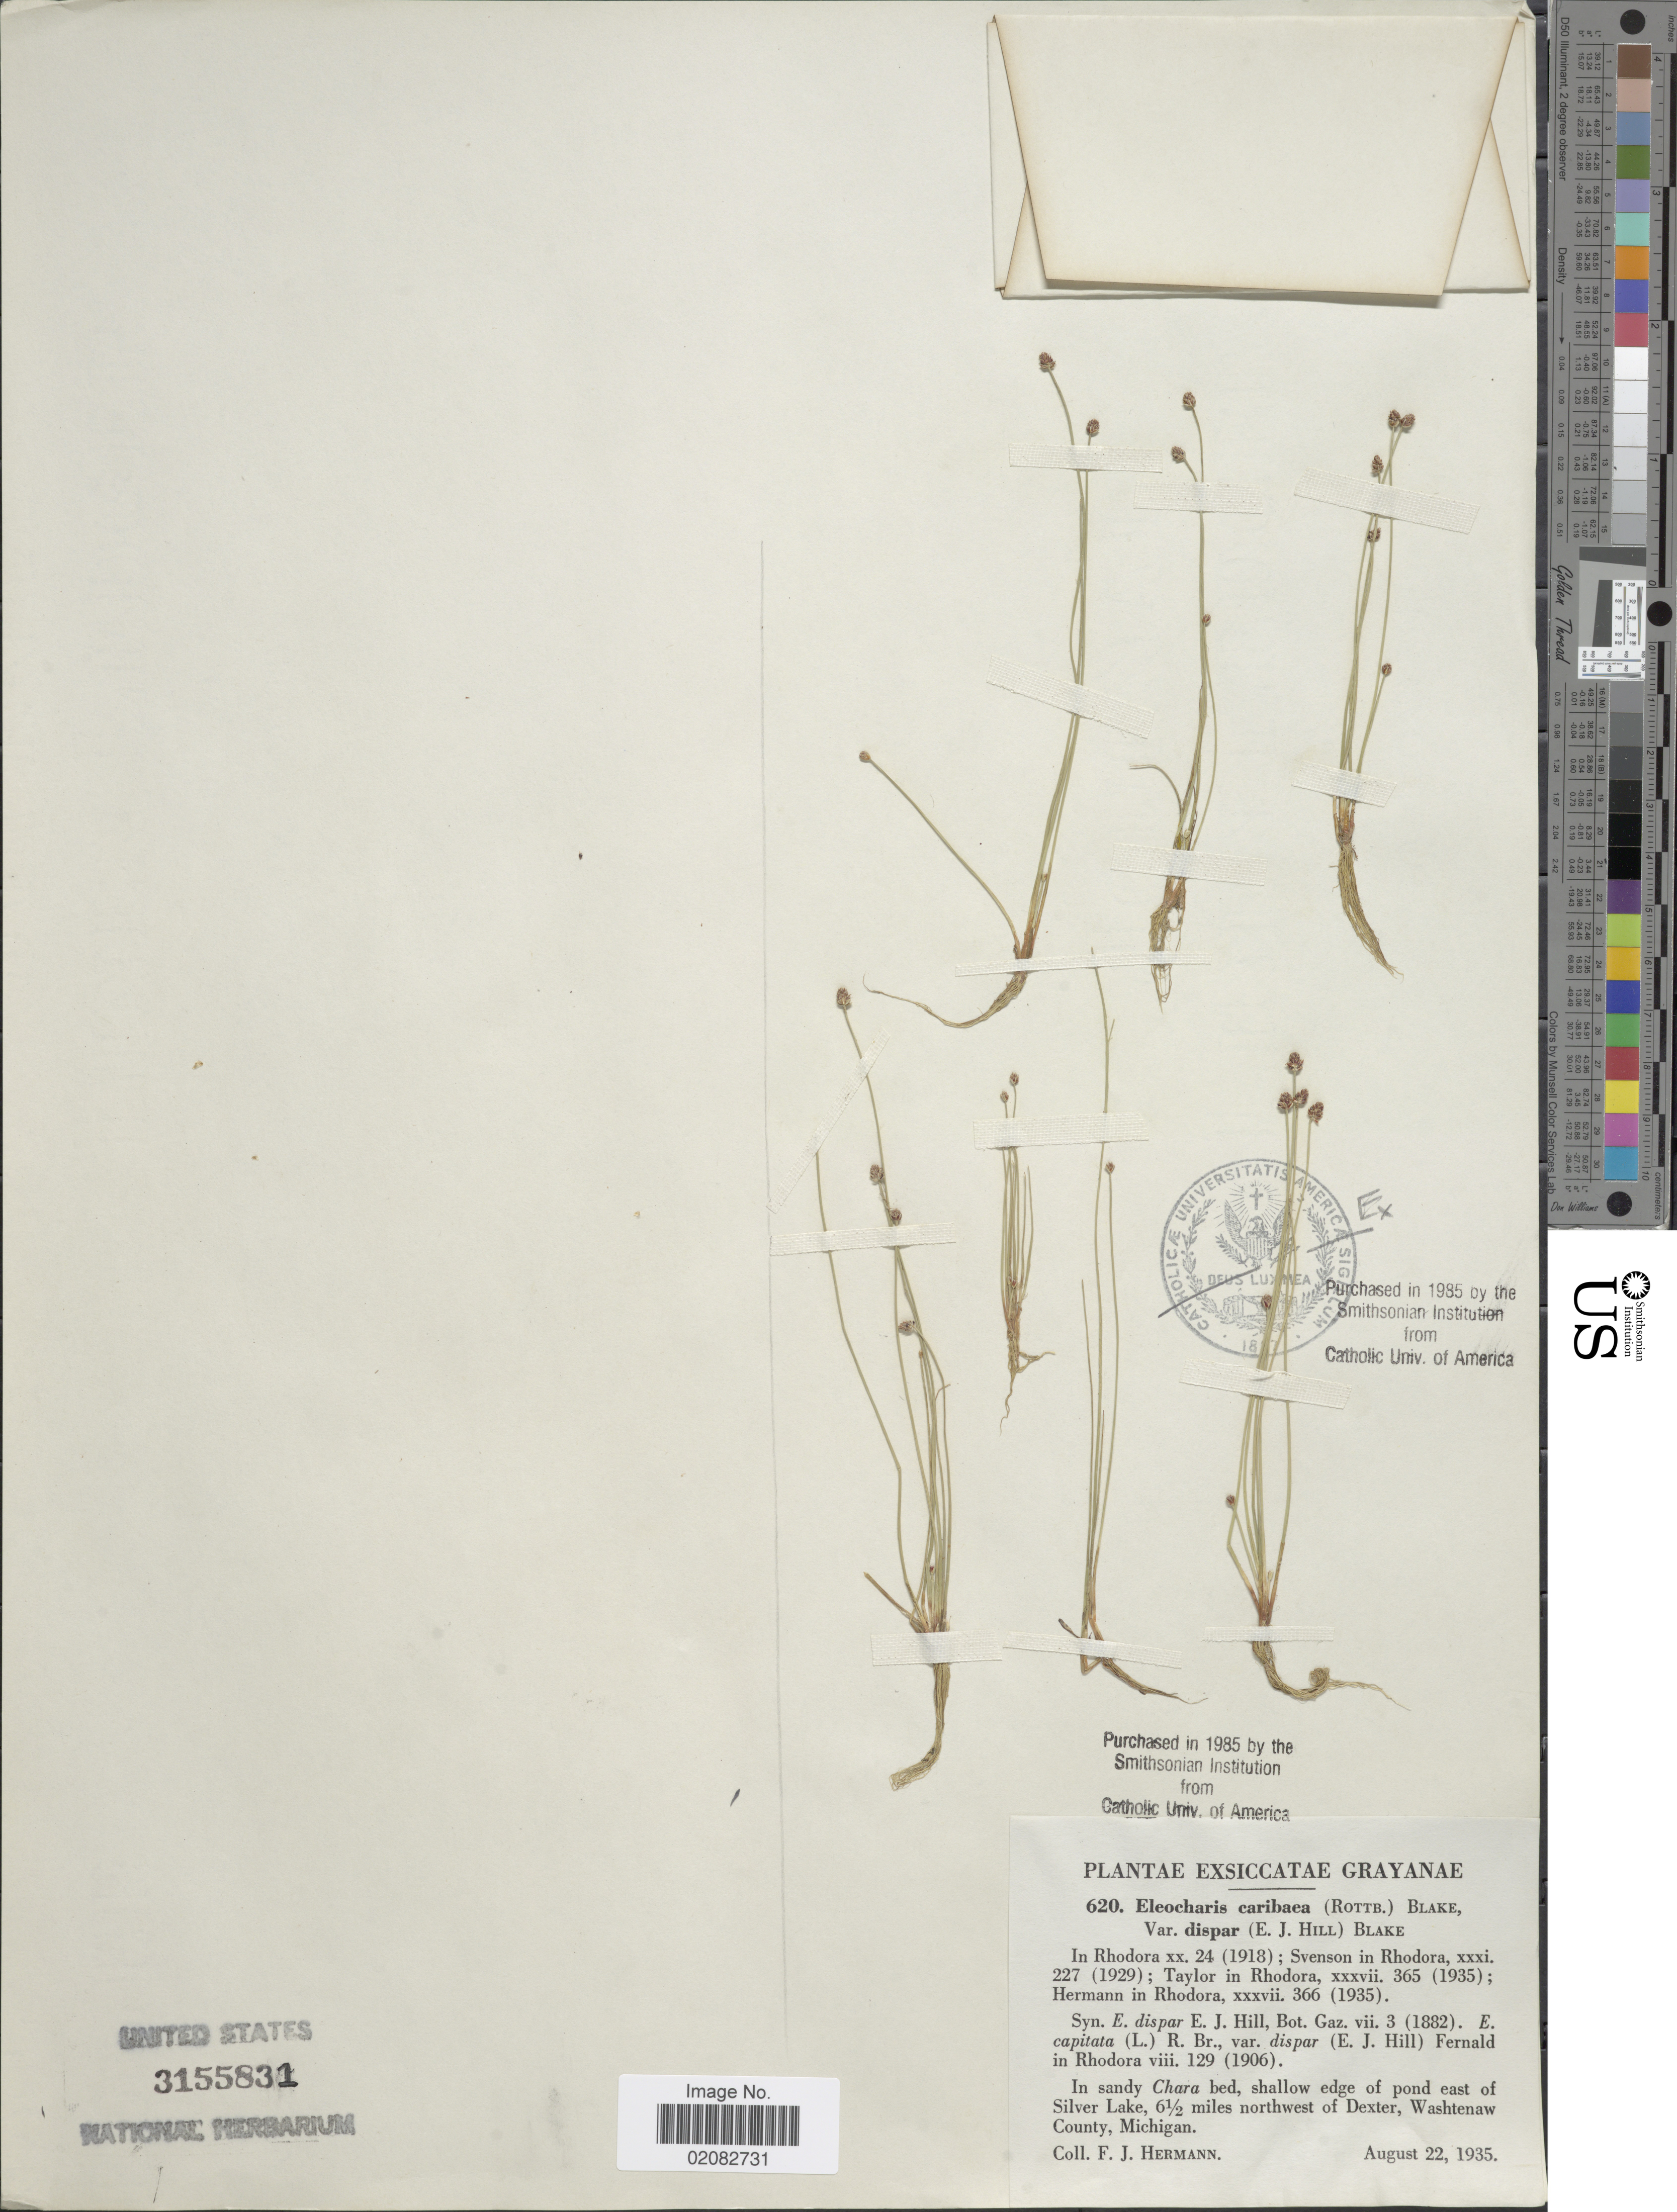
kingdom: Plantae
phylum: Tracheophyta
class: Liliopsida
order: Poales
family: Cyperaceae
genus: Eleocharis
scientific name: Eleocharis geniculata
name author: (L.) Roem. & Schult.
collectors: F. J. Hermann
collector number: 620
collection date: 1935-08-22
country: United States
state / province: Michigan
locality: Grayanae, In sandy Chara bed, shallow edge of pond east of Silver Lake, 61/2 miles northwest of Dexter, Washtenaw County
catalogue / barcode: US 3155831